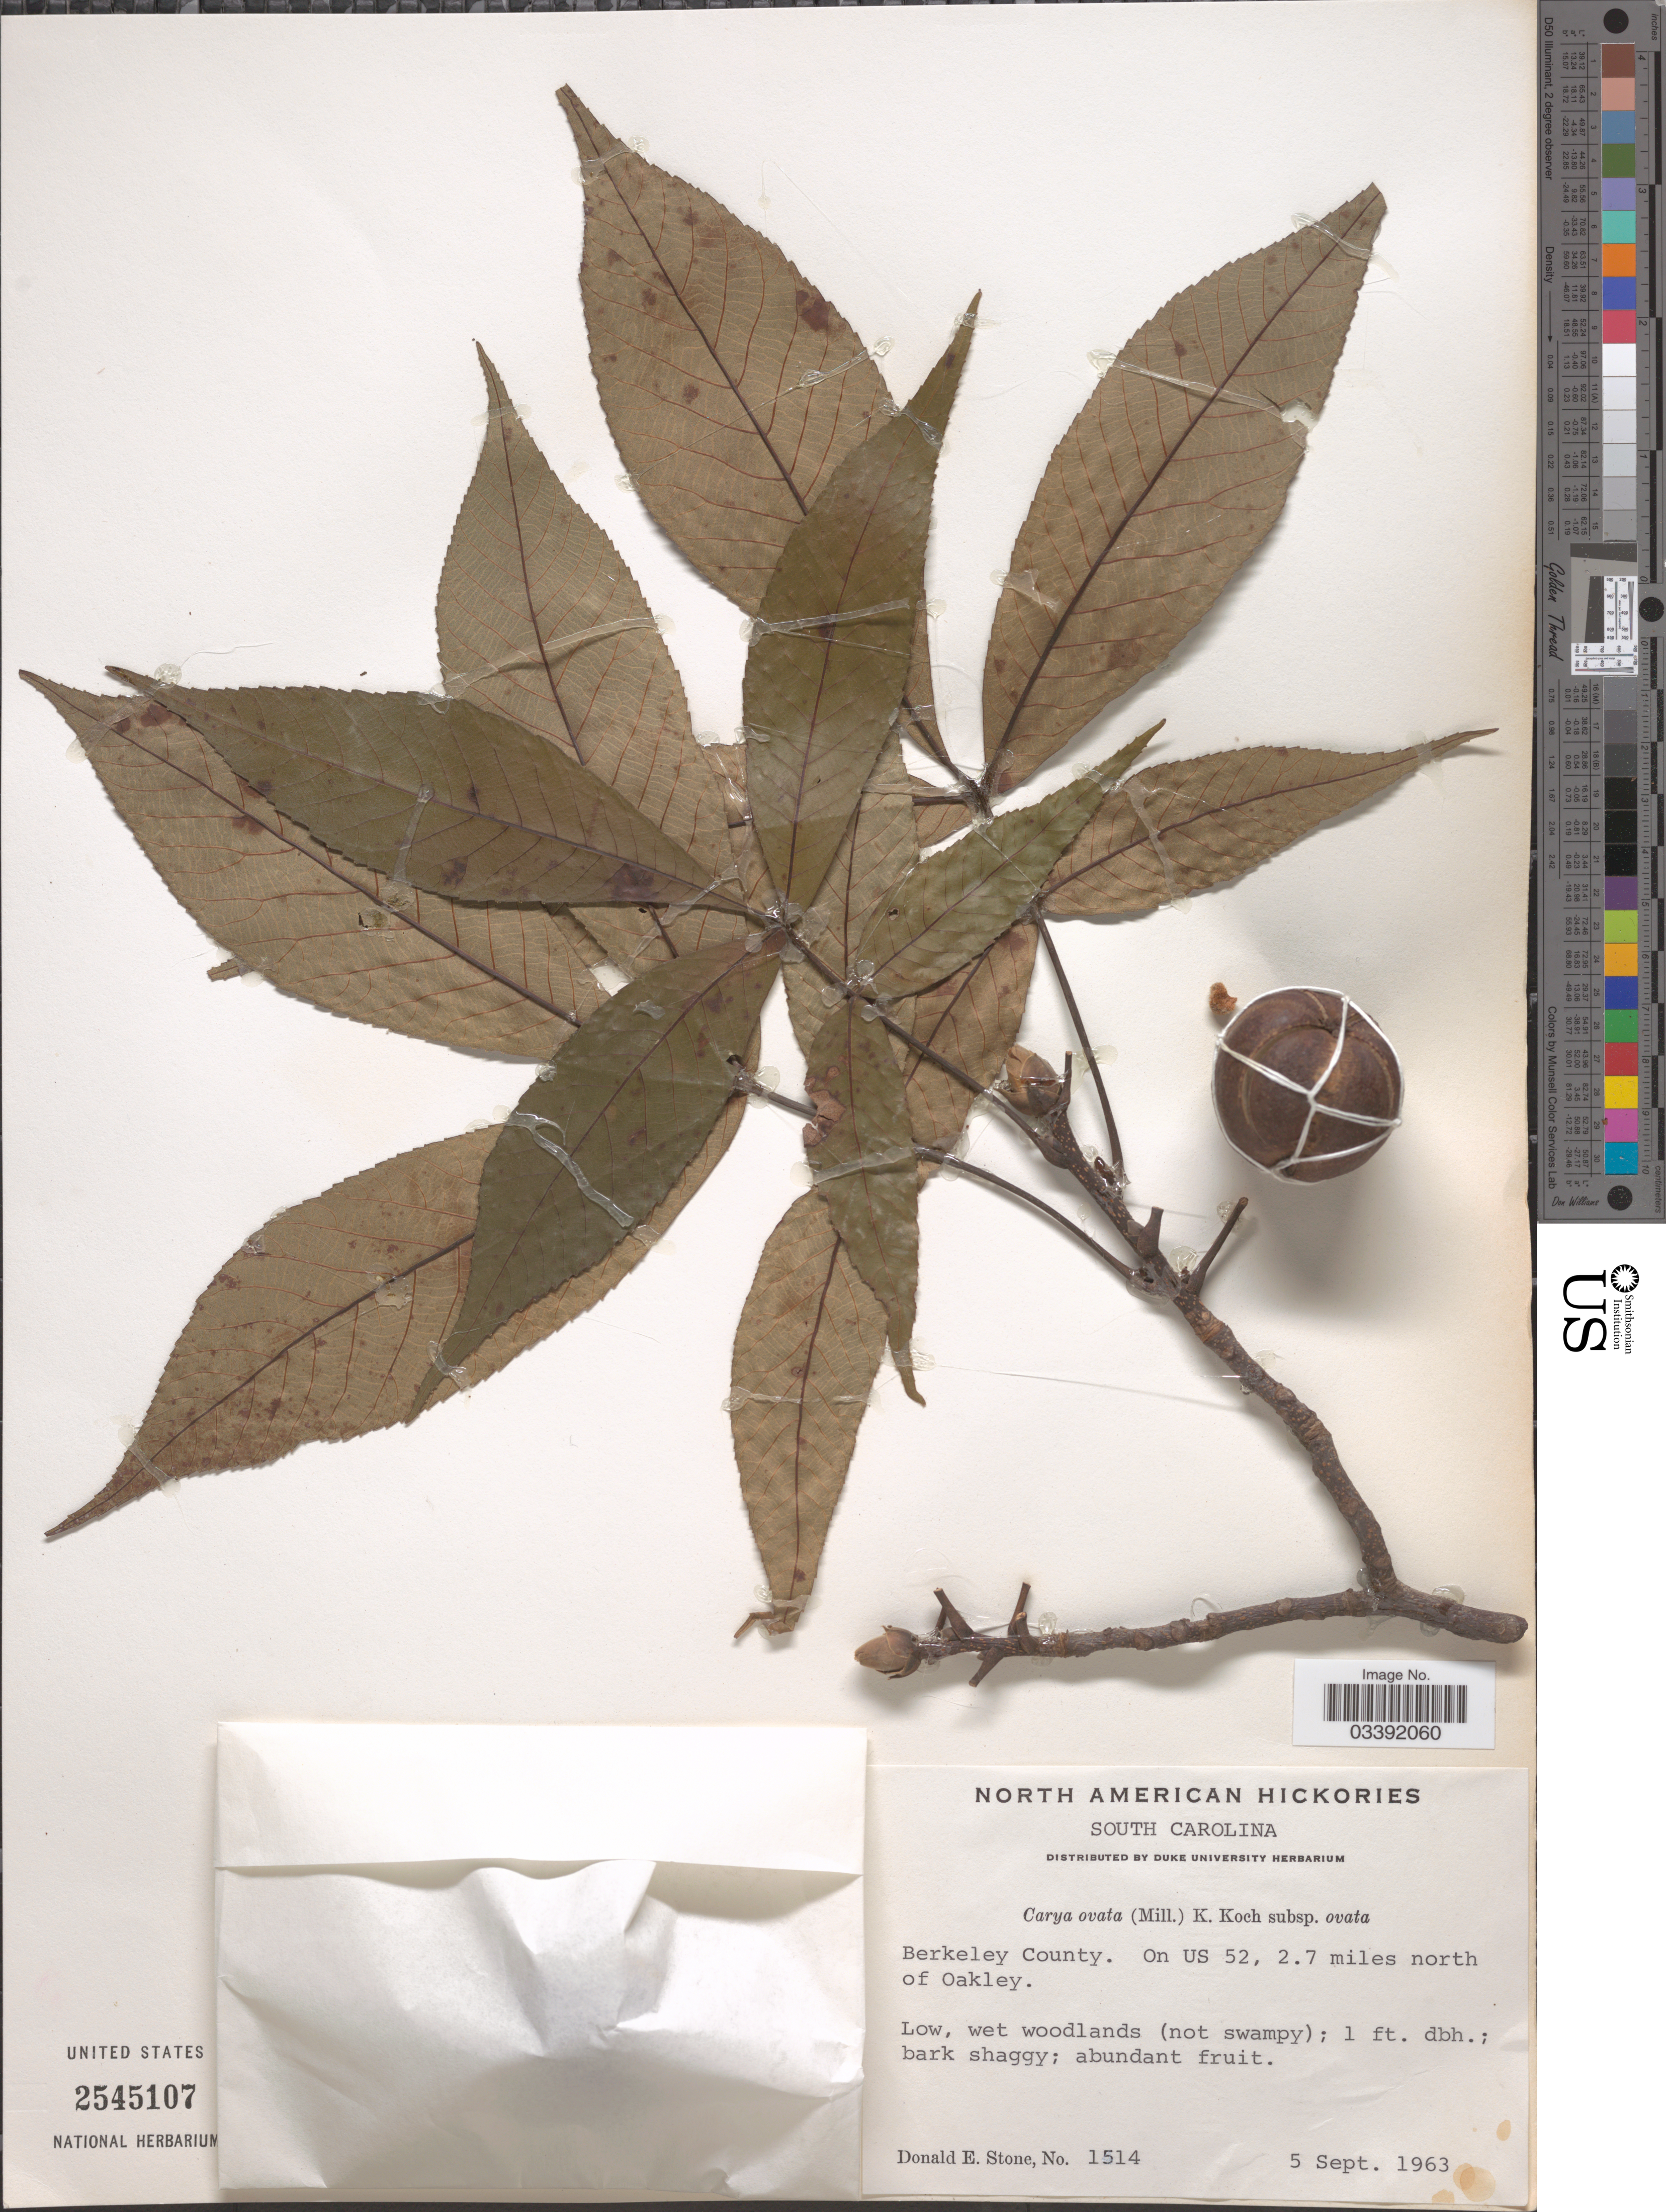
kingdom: Plantae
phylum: Tracheophyta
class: Magnoliopsida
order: Fagales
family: Juglandaceae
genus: Carya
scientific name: Carya ovata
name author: (Mill.) K. Koch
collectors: D. Stone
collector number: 1514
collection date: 1963-09-05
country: United States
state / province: South Carolina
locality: Berkeley County. On US 52, 2.7 miles nort of Oakley.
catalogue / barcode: US 2545107